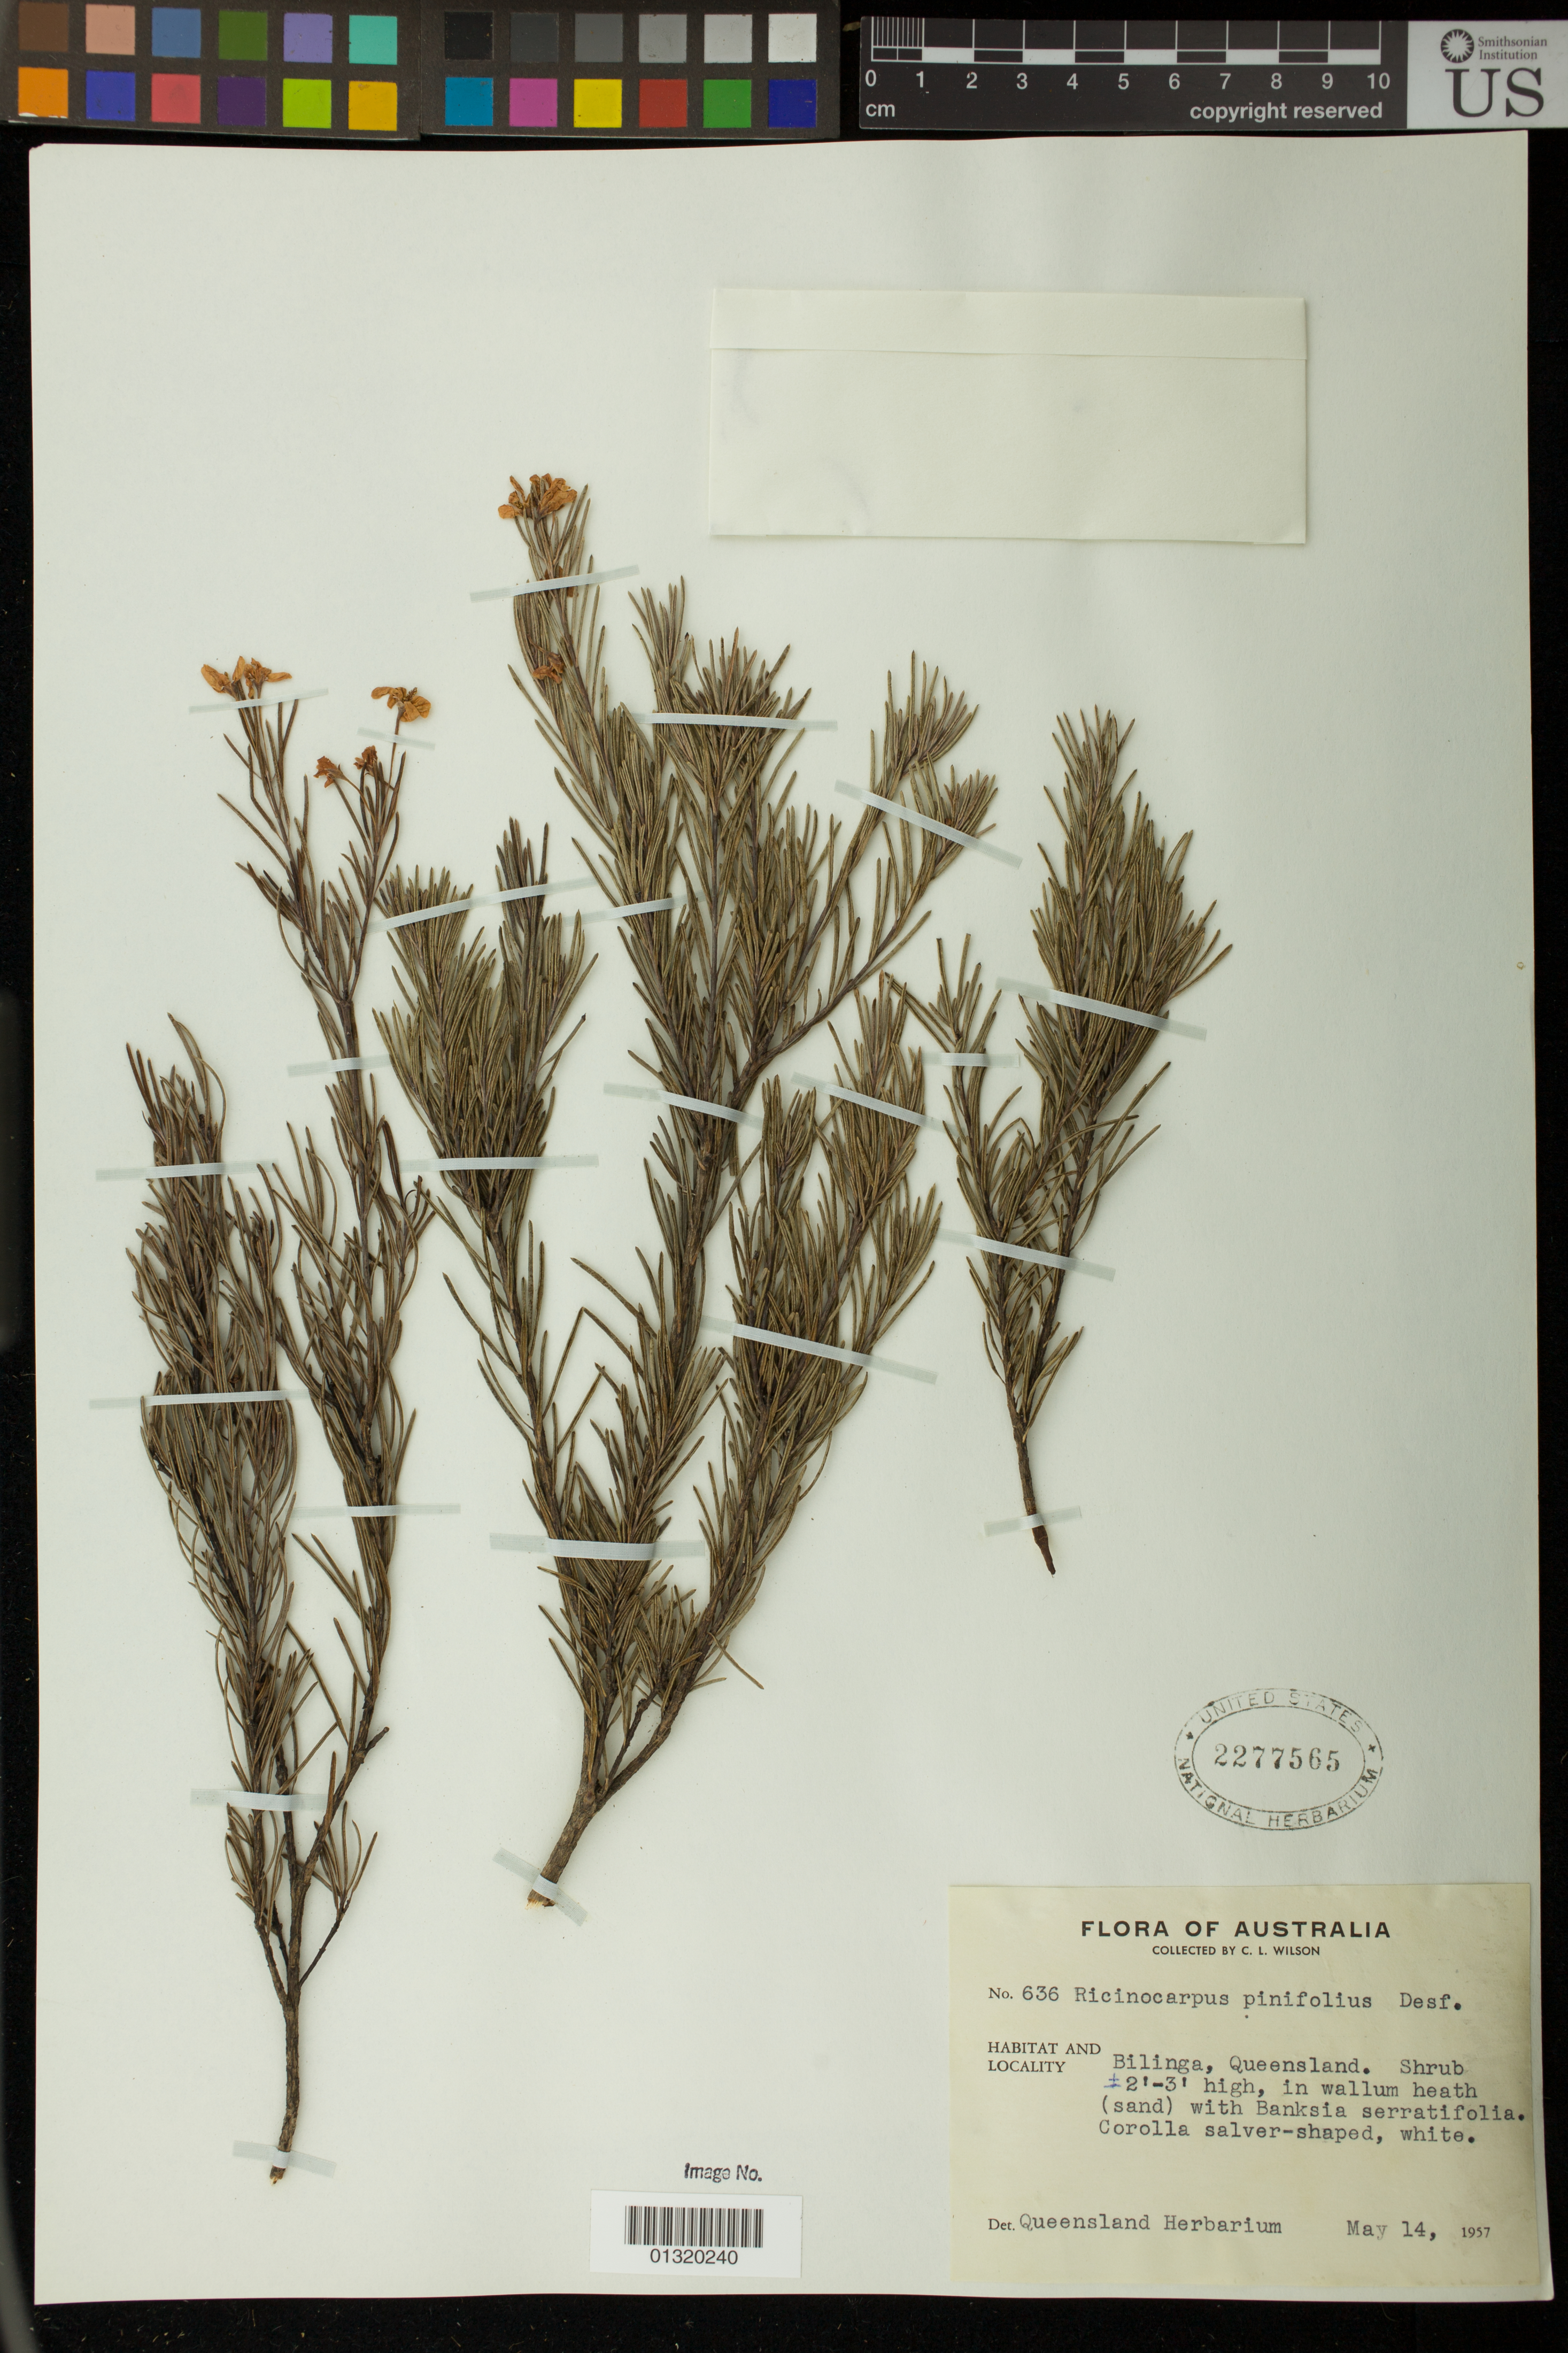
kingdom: Plantae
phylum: Tracheophyta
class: Magnoliopsida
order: Malpighiales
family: Euphorbiaceae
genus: Ricinocarpos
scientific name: Ricinocarpos pinifolius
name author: Desf.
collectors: C. L. Wilson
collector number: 636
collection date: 1957-05-14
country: Australia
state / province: Queensland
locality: Bilinga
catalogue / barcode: US 2277565